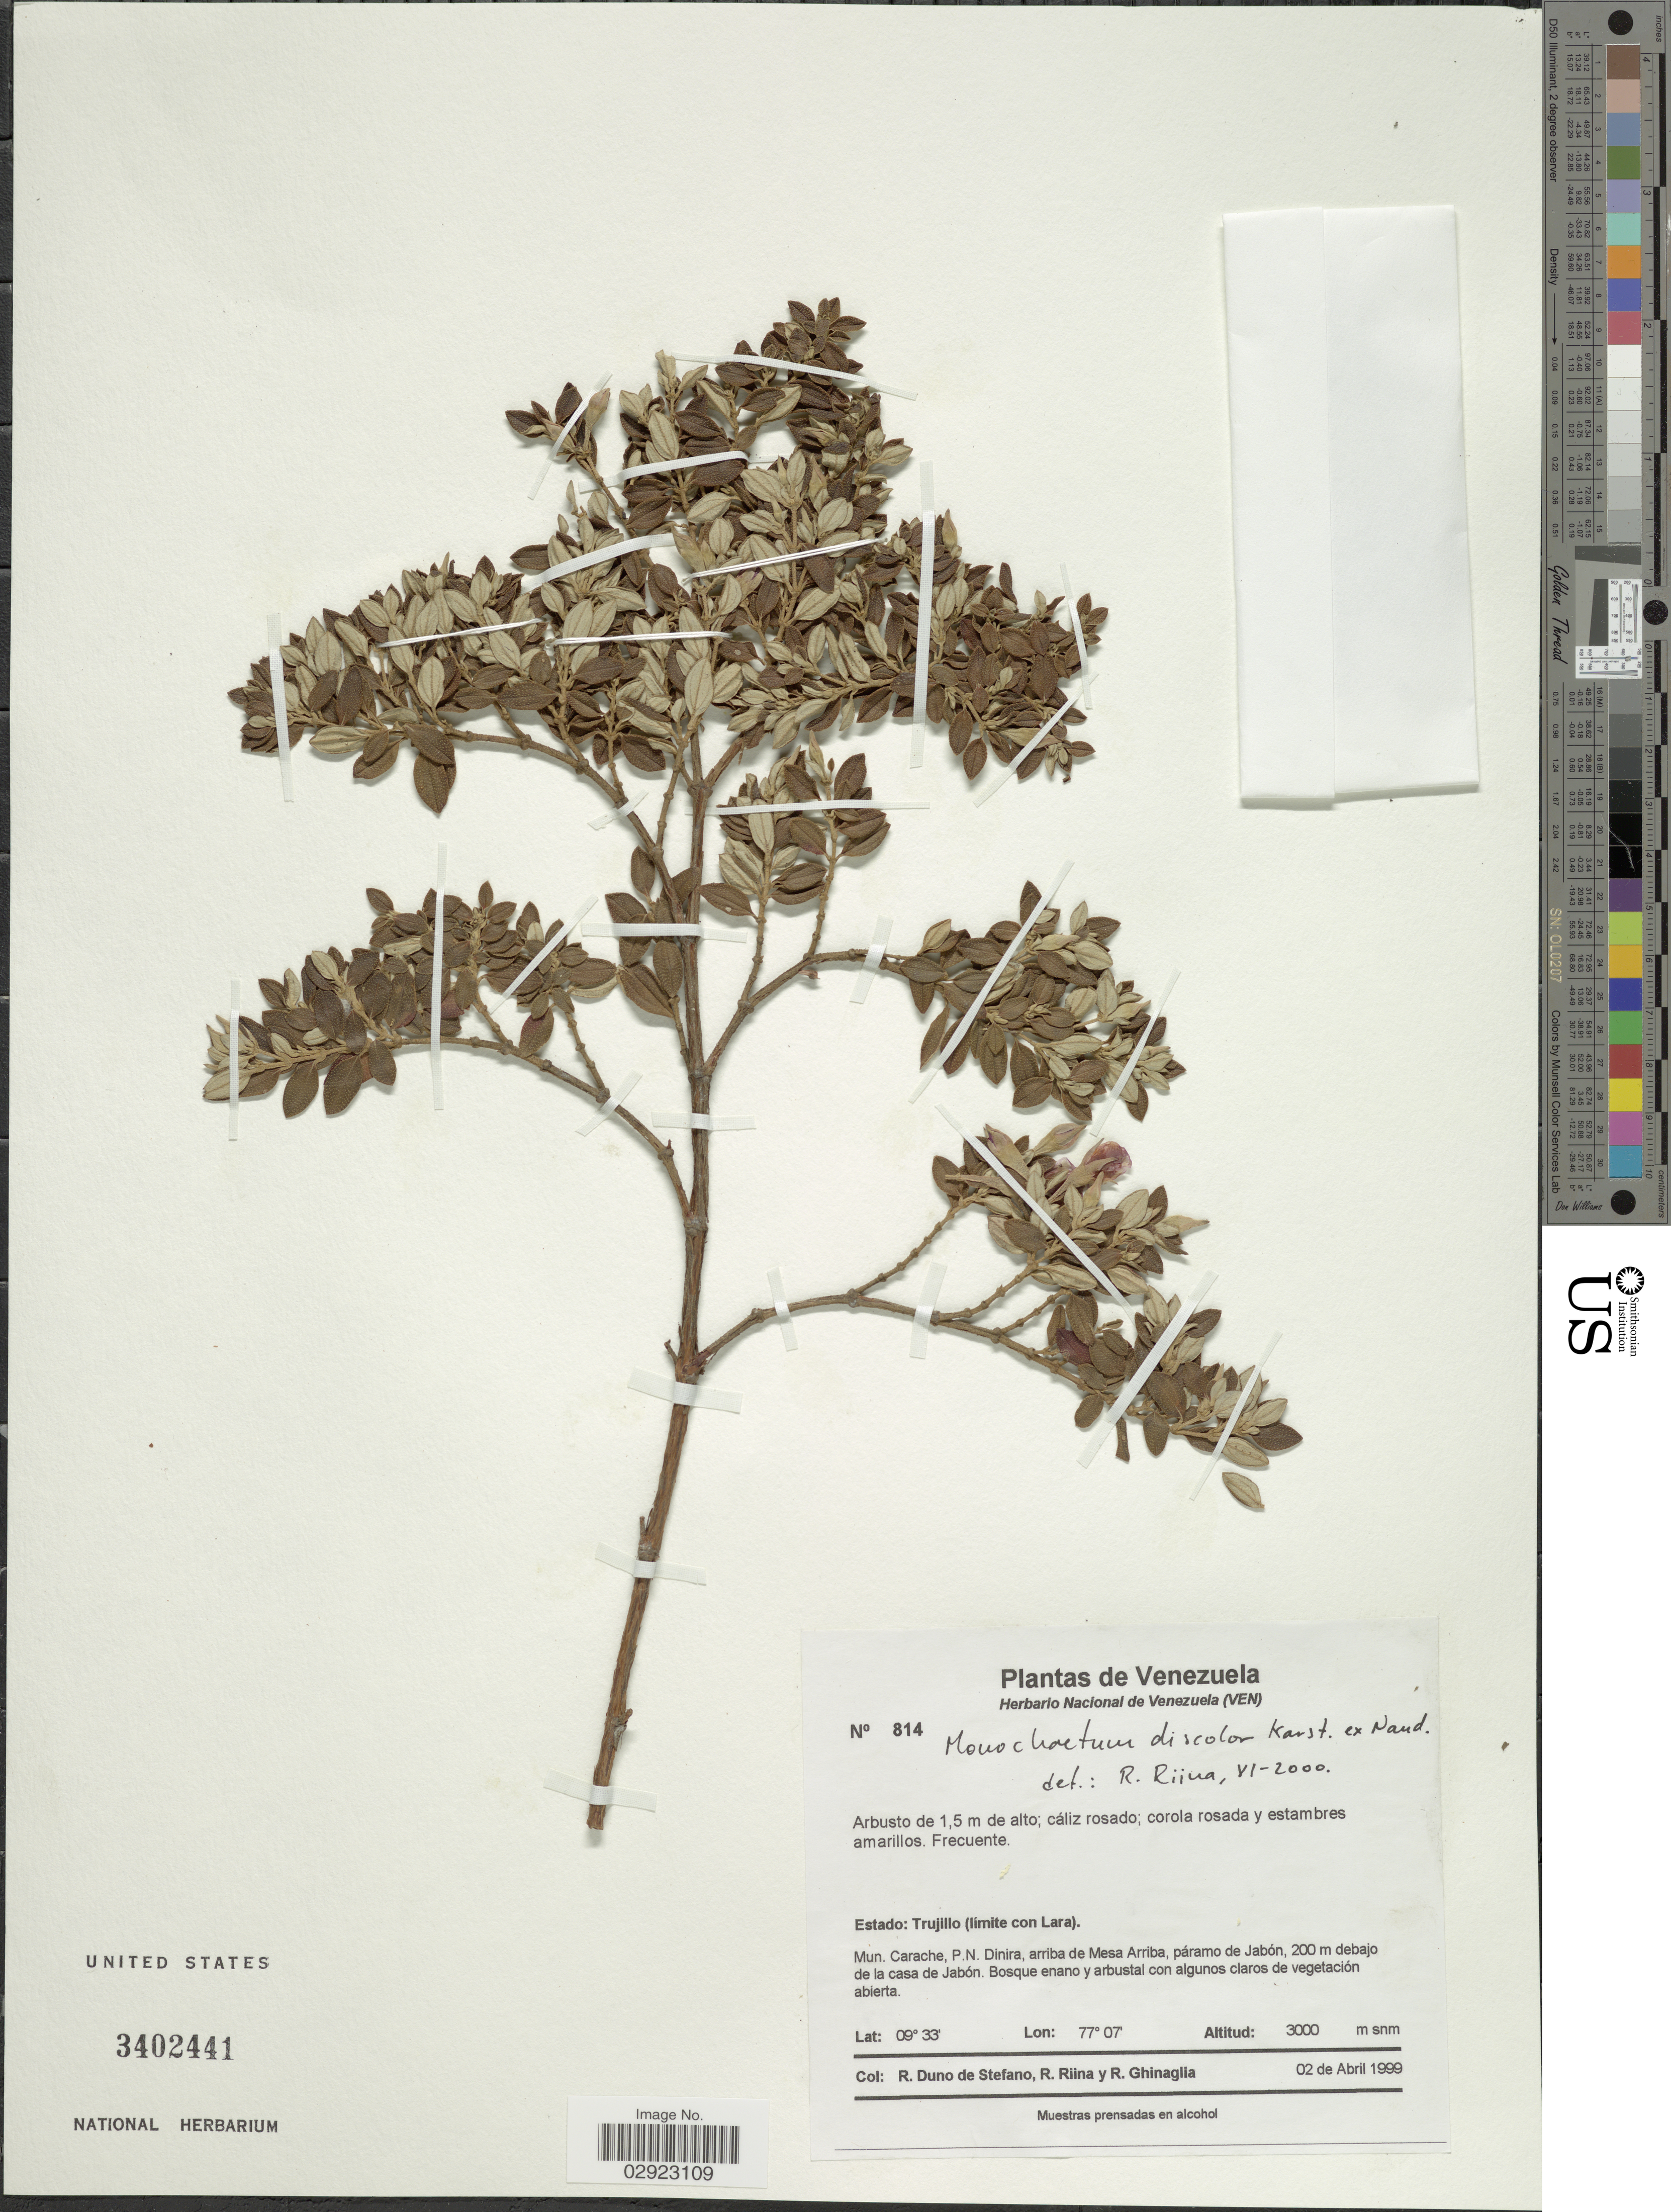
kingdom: Plantae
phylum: Tracheophyta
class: Magnoliopsida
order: Myrtales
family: Melastomataceae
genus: Monochaetum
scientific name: Monochaetum discolor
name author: (Triana) H. Karst.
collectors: R. Duno de Stefano, R. Riina & R. Ghinaglia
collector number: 814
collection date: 1999-04-02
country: Venezuela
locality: Estado: Trujillo (limite con Lara), Mun. Carache, P.N. Dinira, arriba de Mesa Arriba, páramo de Jabón, 200 m debajo de la casa de Jabón.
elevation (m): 3000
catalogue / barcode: US 3402441